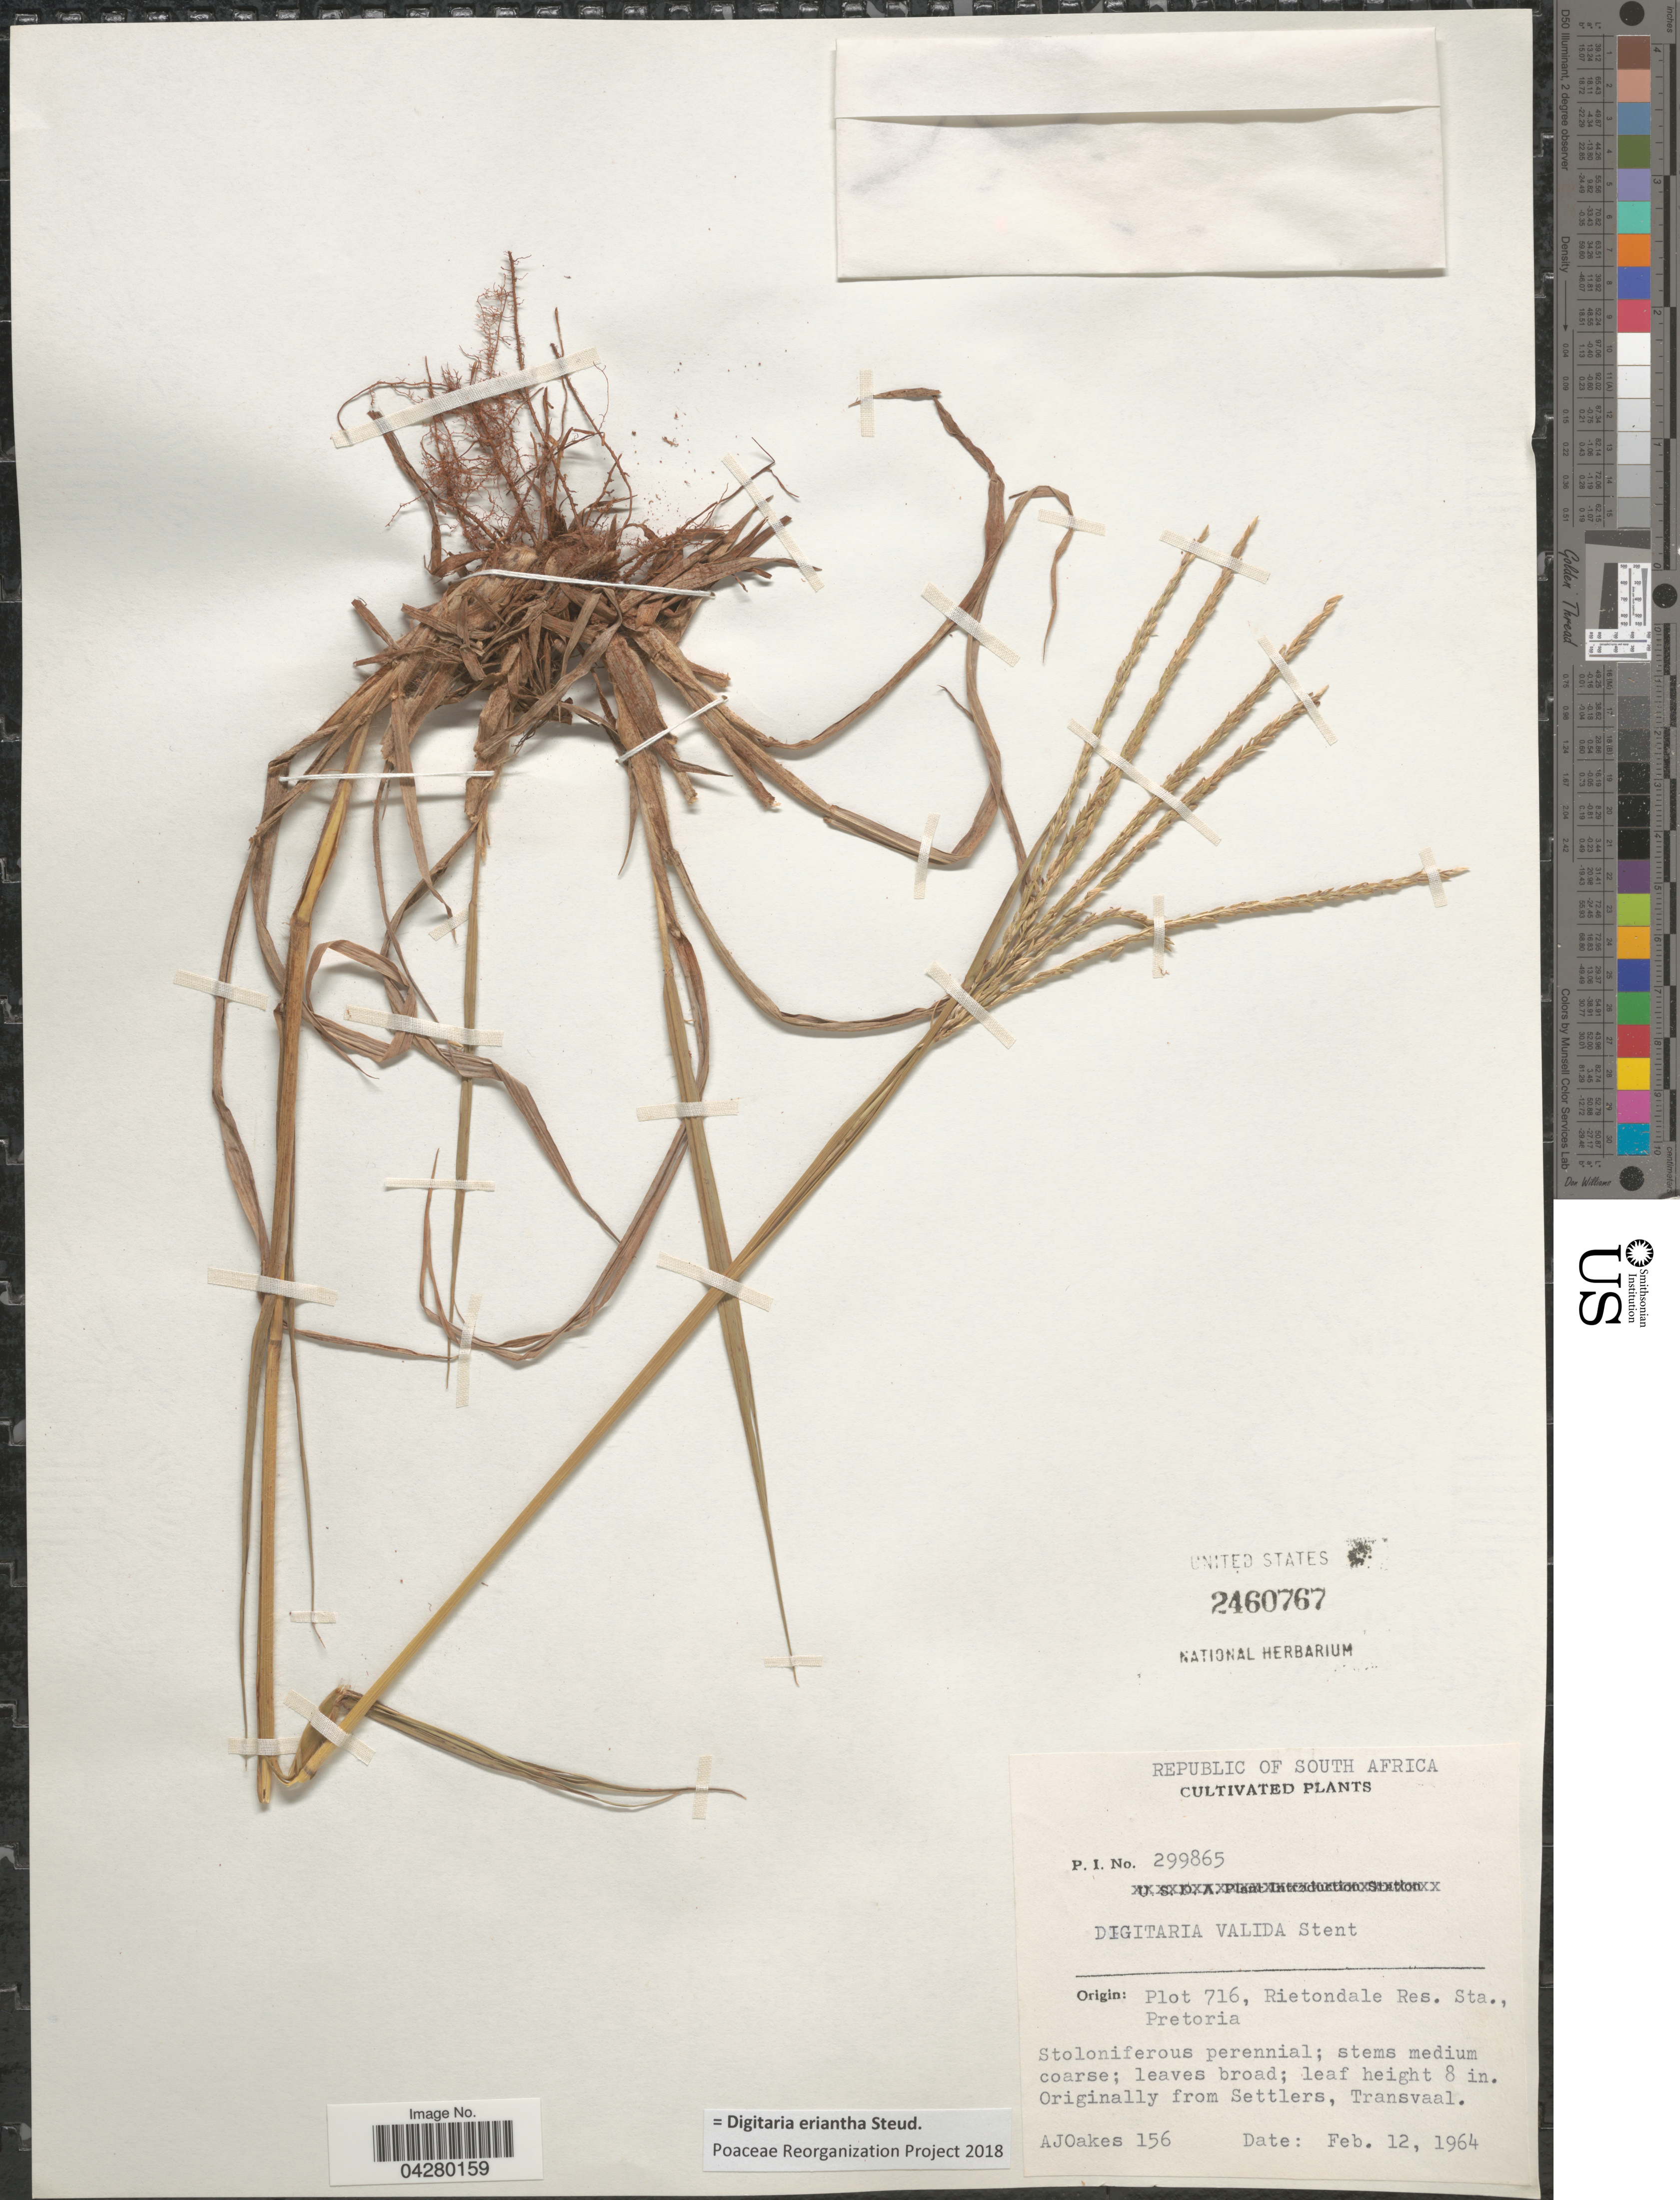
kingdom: Plantae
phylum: Tracheophyta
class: Liliopsida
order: Poales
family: Poaceae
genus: Digitaria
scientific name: Digitaria eriantha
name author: Steud.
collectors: A. Oakes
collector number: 156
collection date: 1964-02-12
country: South Africa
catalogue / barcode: US 2460767